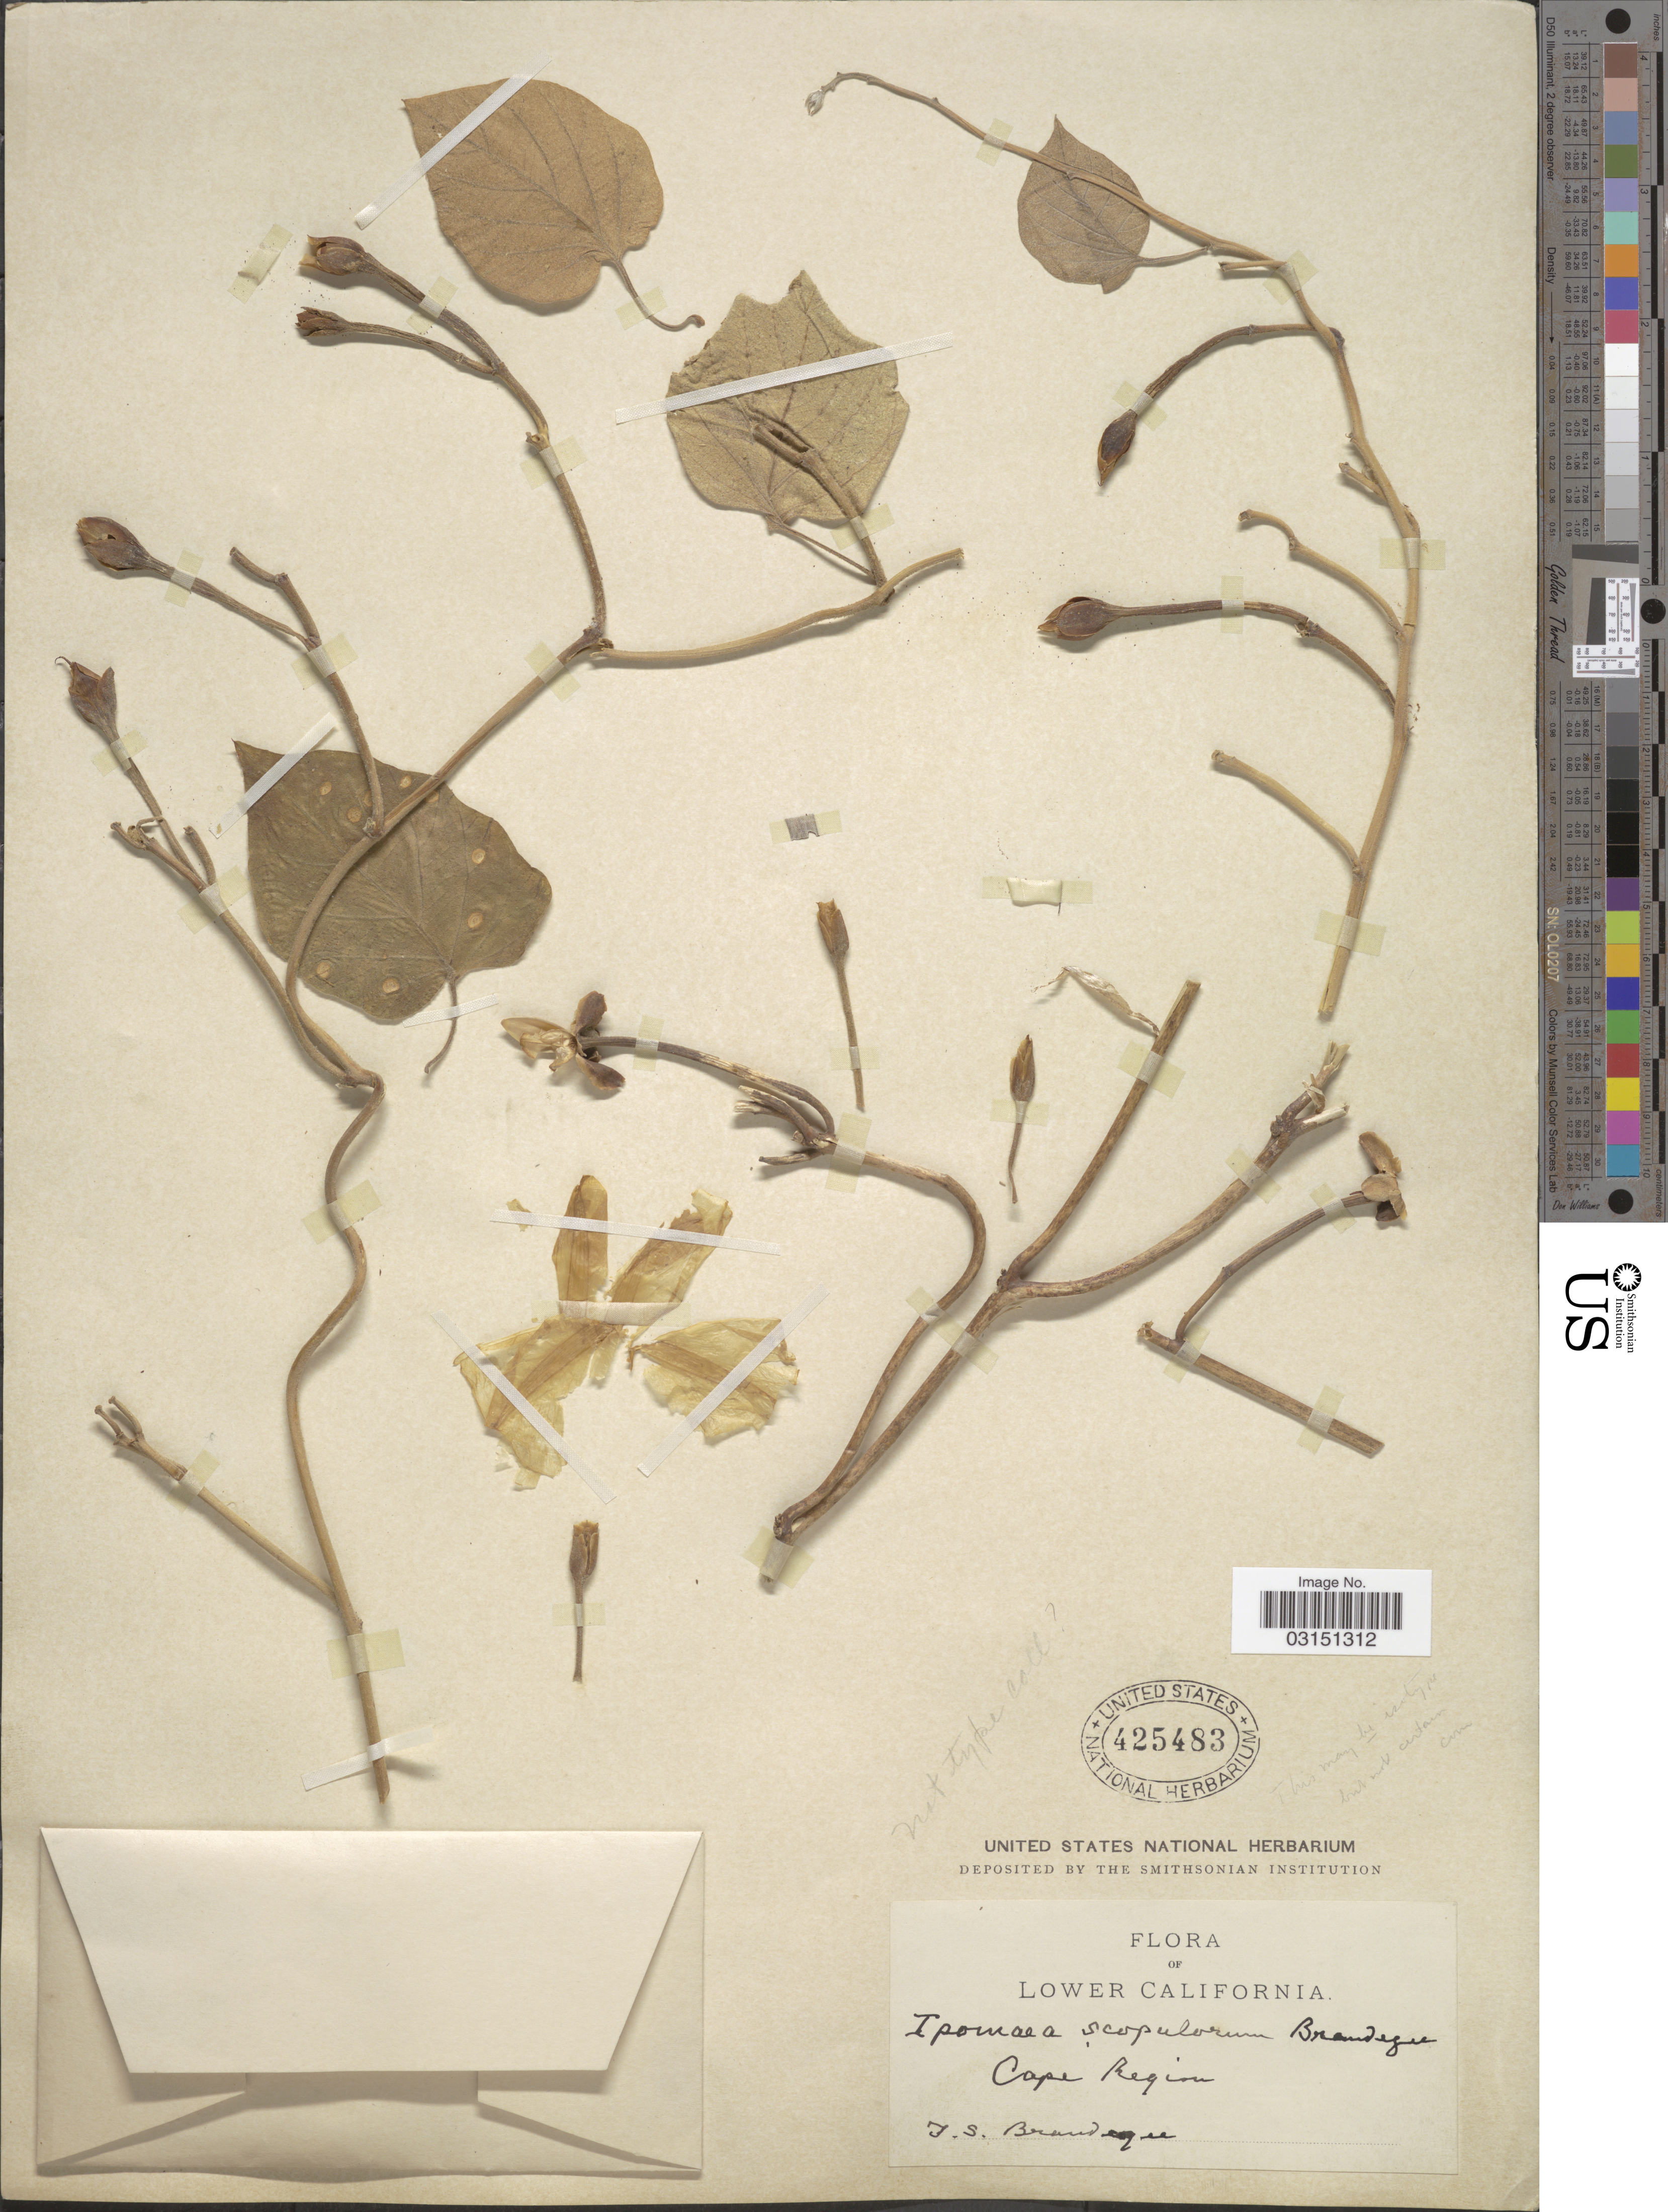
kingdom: Plantae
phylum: Tracheophyta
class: Magnoliopsida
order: Solanales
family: Convolvulaceae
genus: Ipomoea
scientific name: Ipomoea scopulorum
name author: Brandegee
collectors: T. S. Brandegee (herbarium)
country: Mexico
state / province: Baja California Norte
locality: Lower California. Cape Region.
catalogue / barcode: US 425483